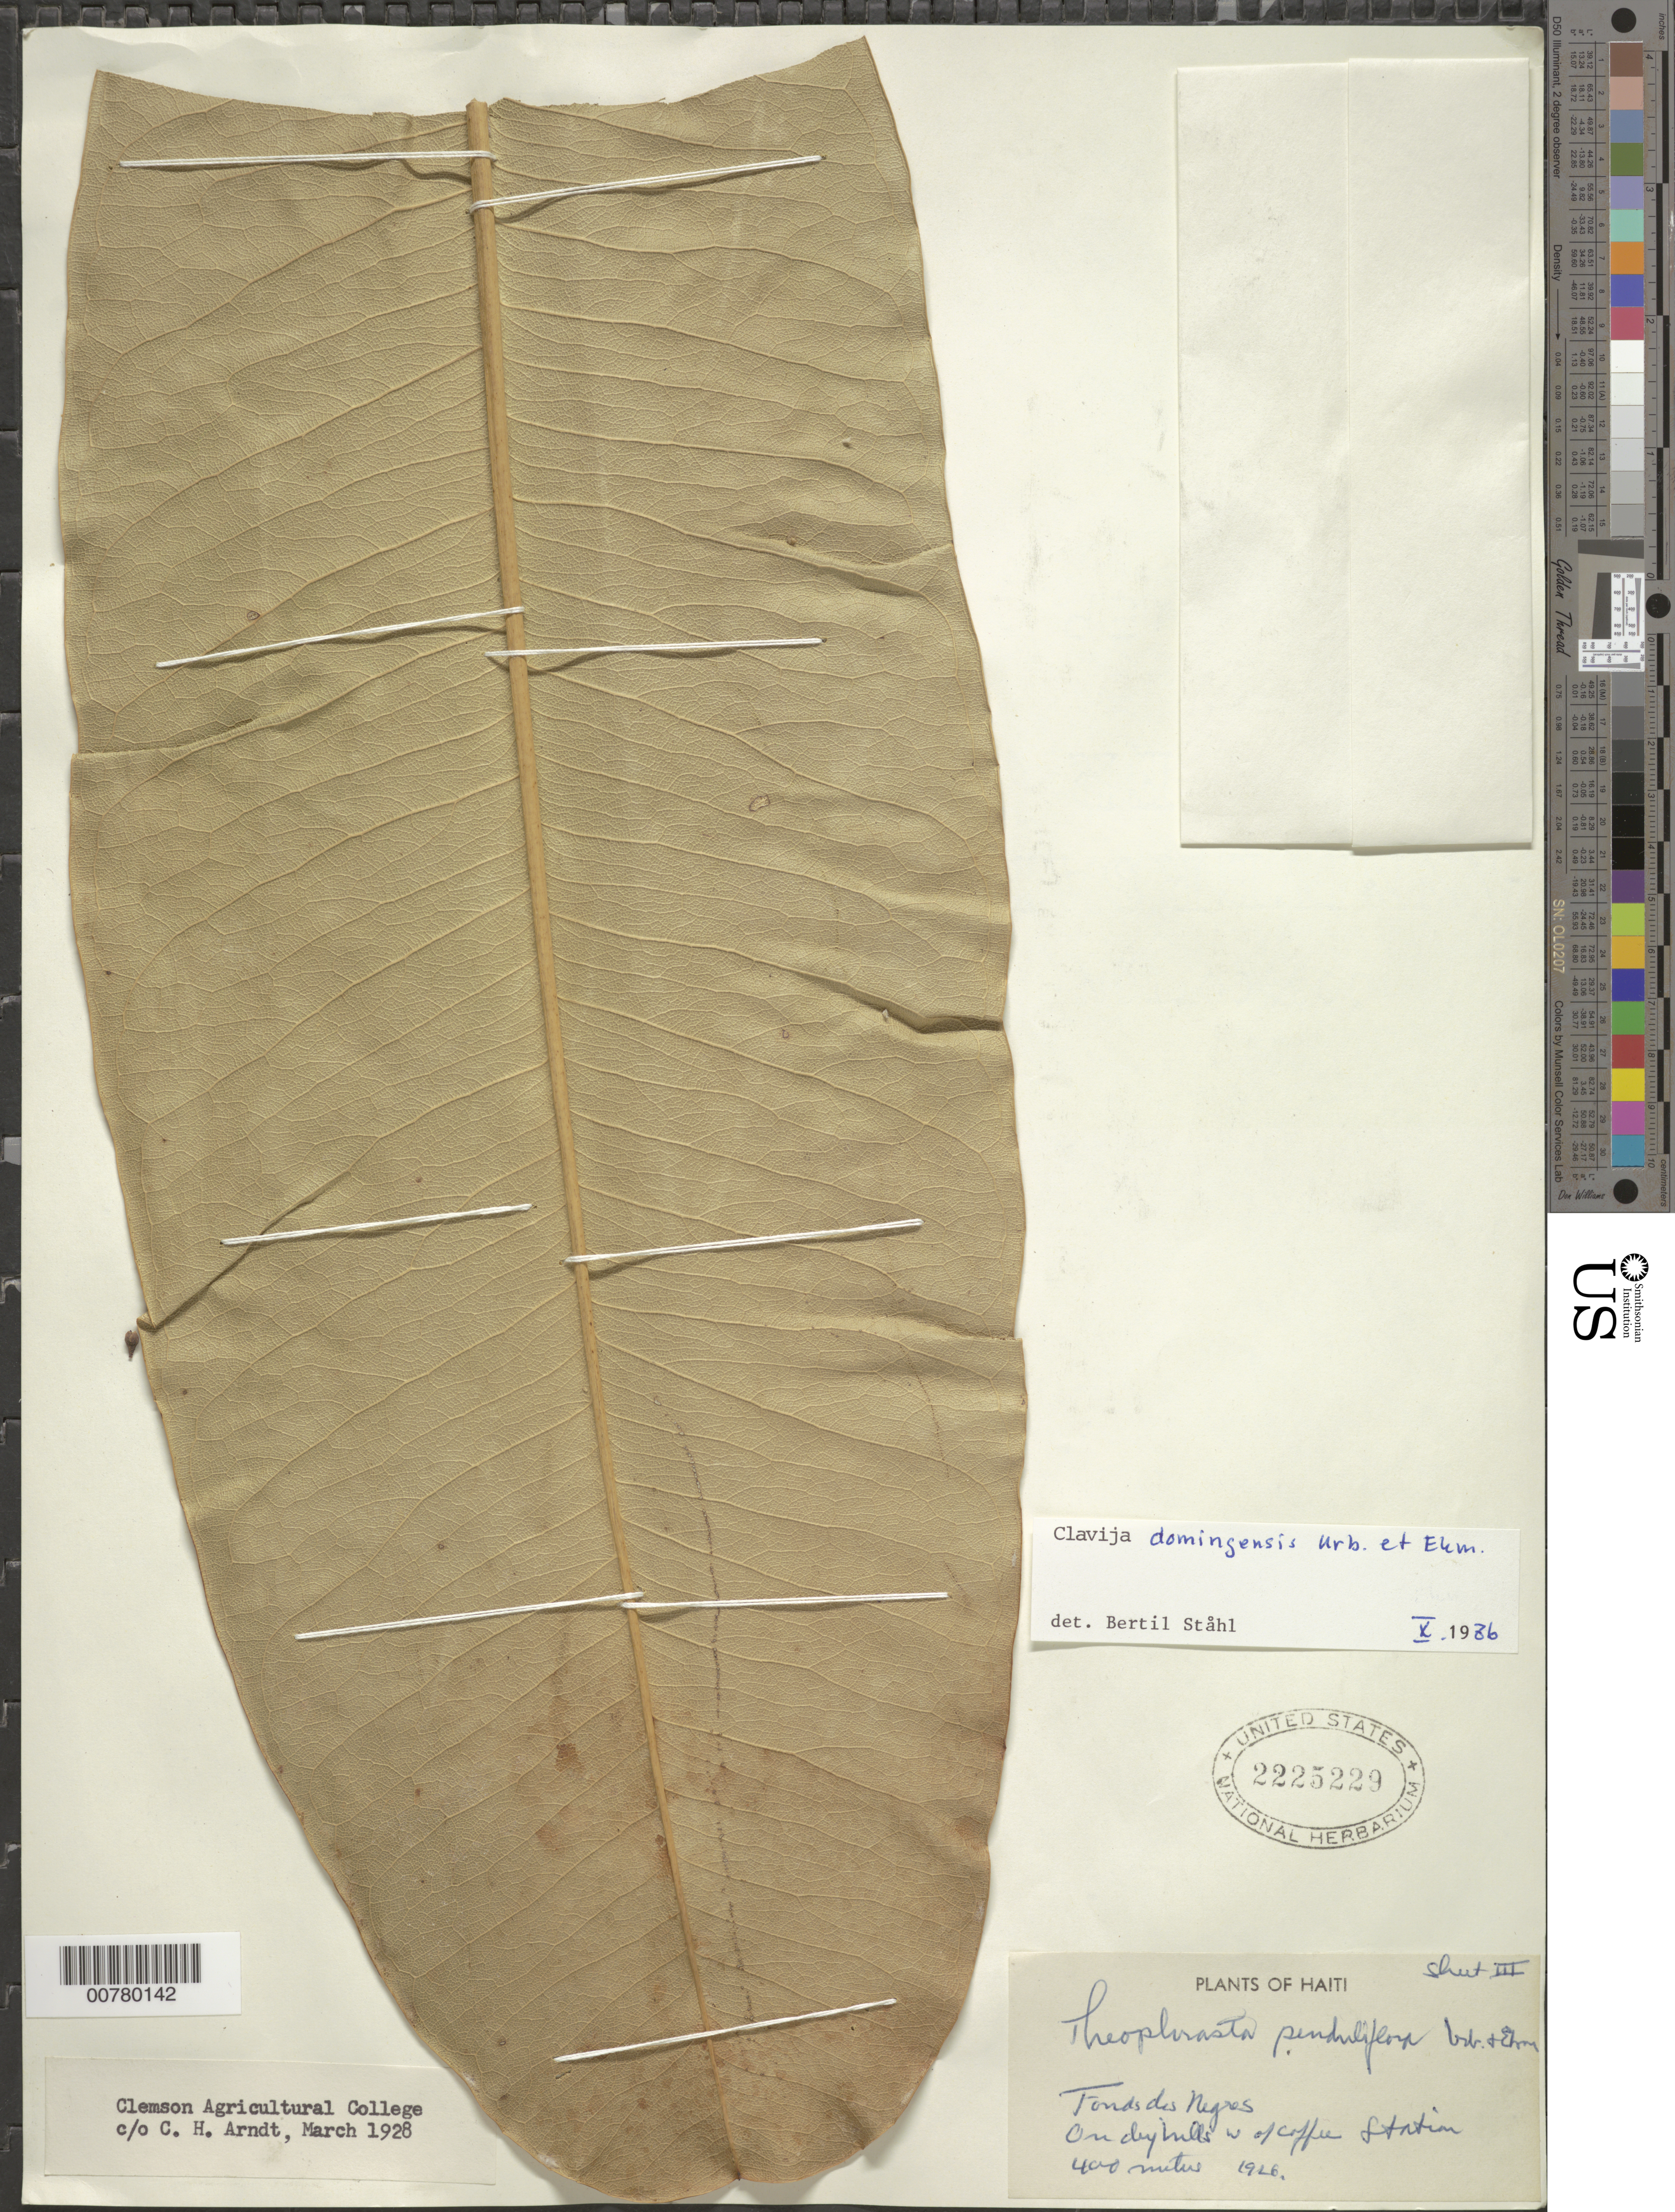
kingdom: Plantae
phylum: Tracheophyta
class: Magnoliopsida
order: Ericales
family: Primulaceae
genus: Clavija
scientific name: Clavija domingensis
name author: Urb. & Ekman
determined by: Ståhl, B.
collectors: C. Arndt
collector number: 1926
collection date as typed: Mar 1928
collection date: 1928-03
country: Haiti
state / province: Sud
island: Hispaniola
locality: Fonds des Negres, west of Coffee Station.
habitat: On dry hills.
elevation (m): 400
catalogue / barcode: US 2225229